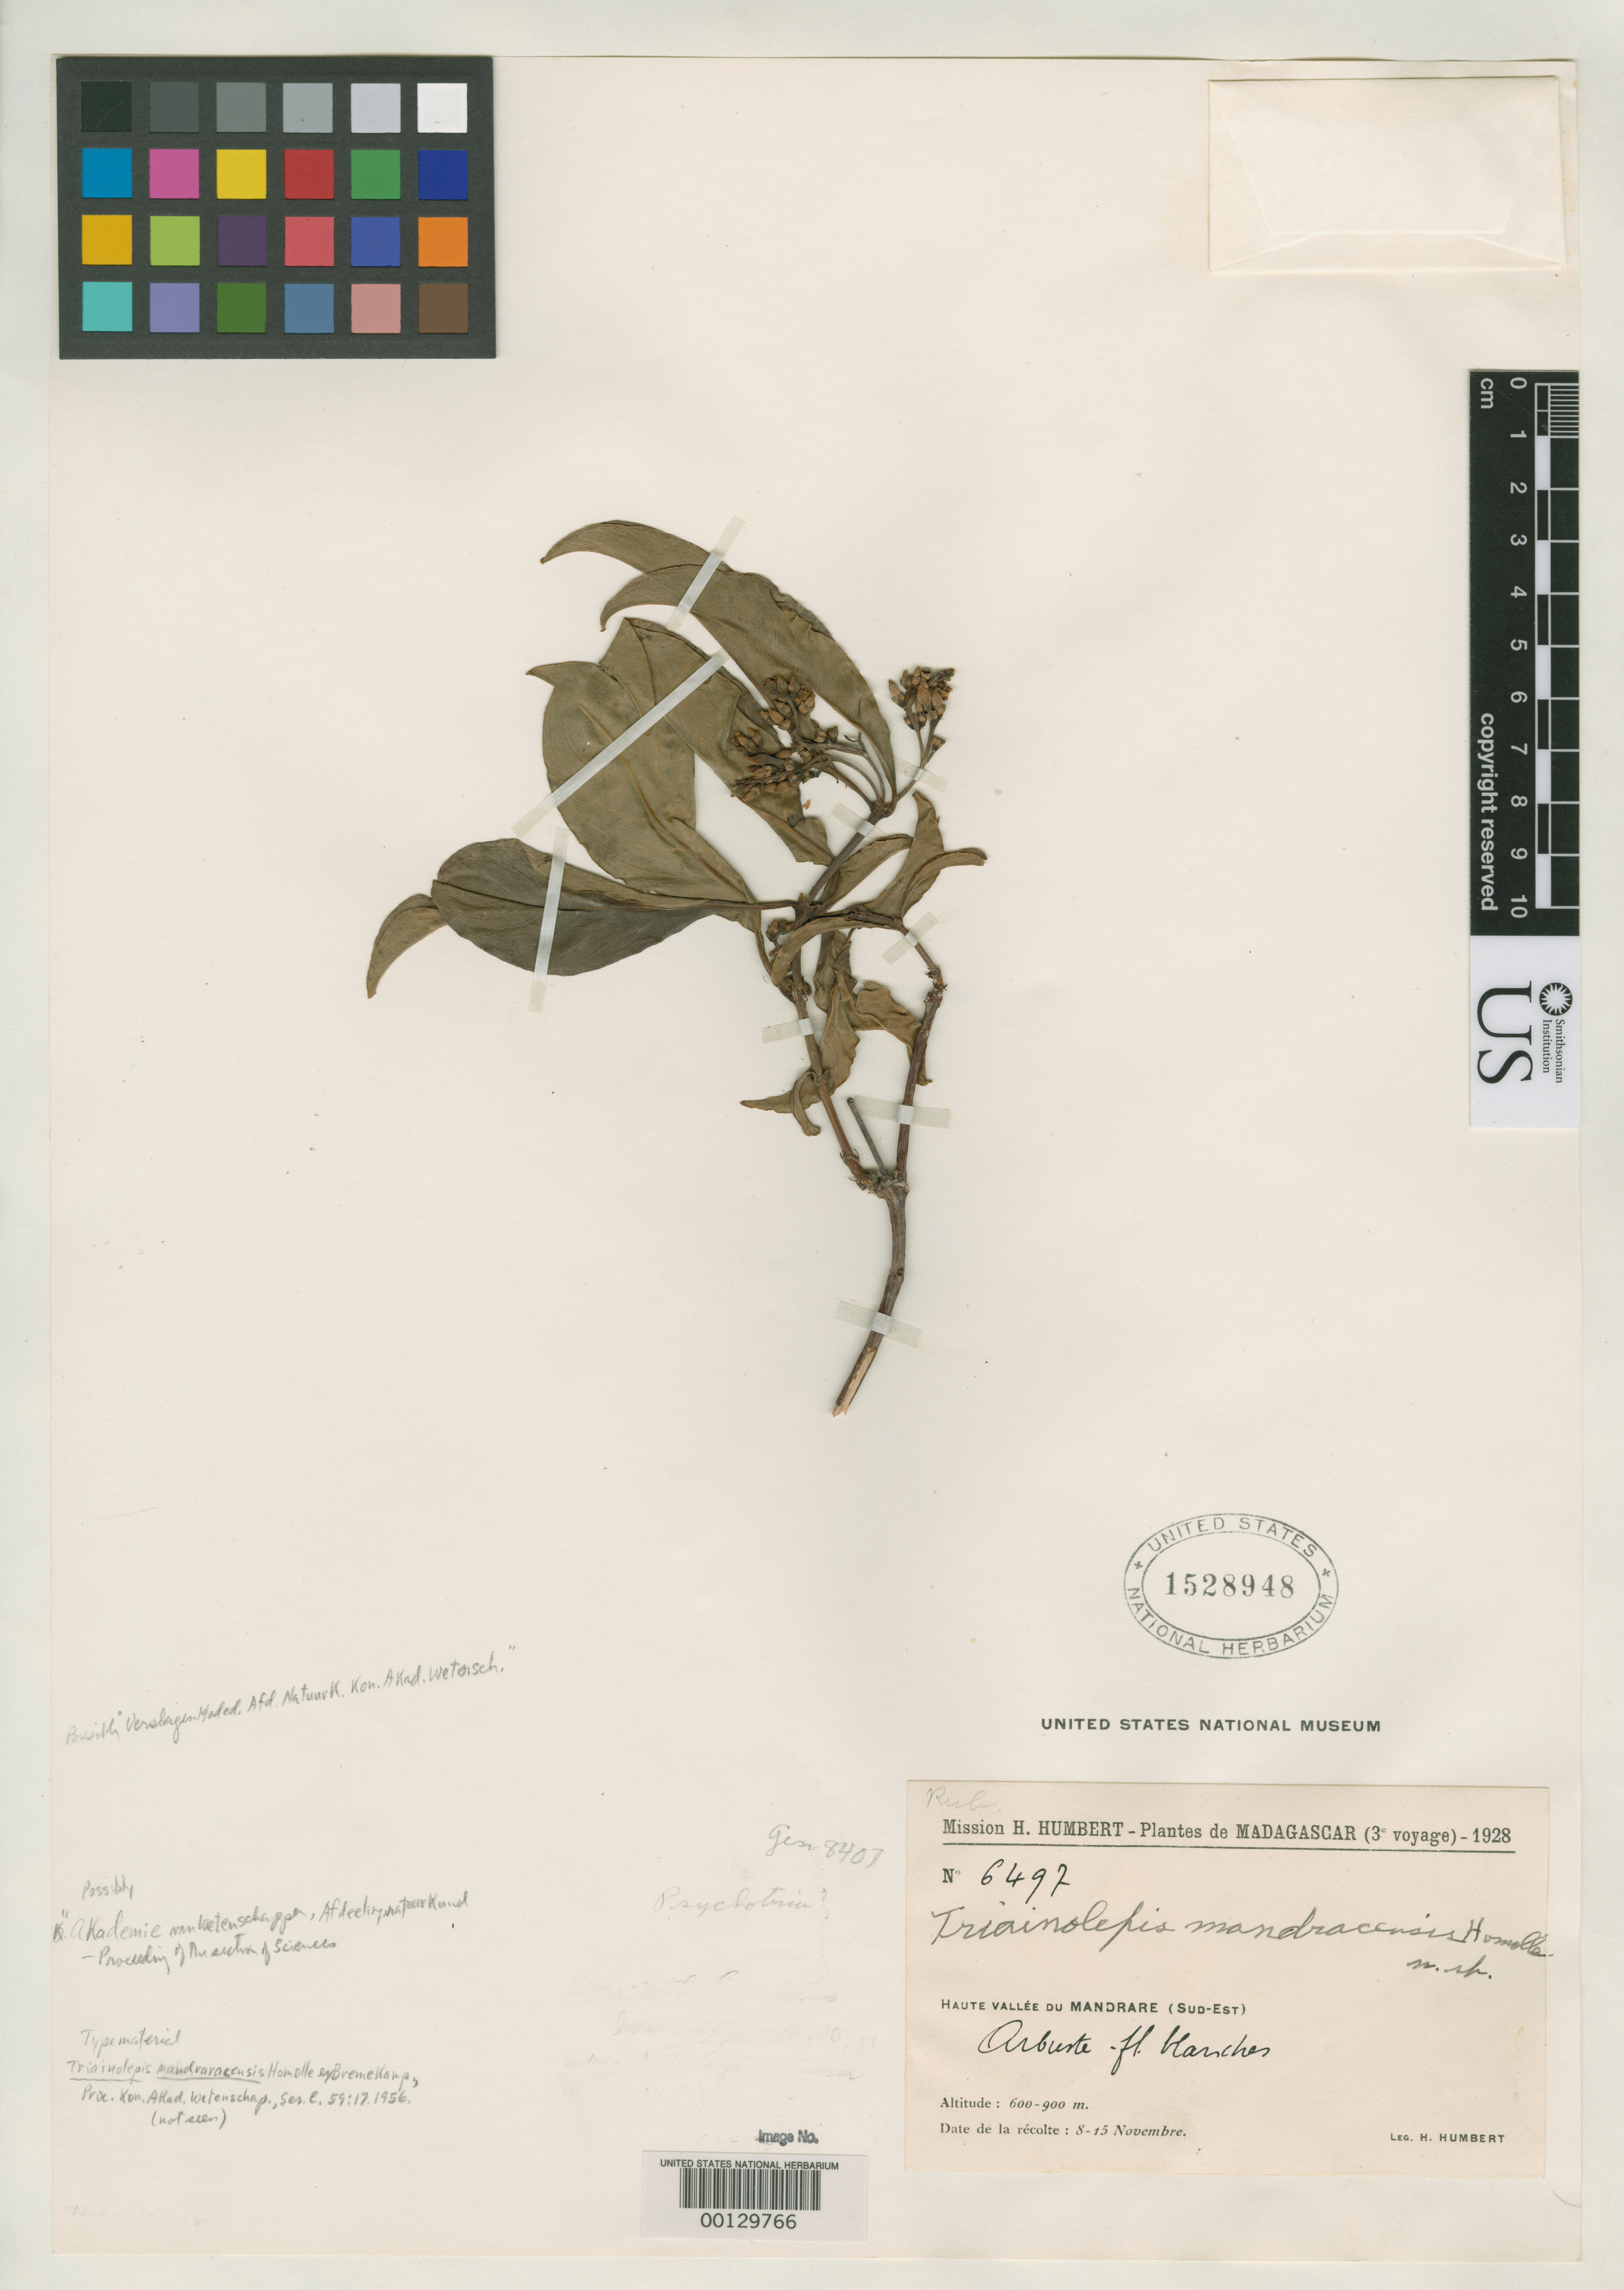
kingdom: Plantae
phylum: Tracheophyta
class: Magnoliopsida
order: Gentianales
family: Rubiaceae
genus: Triainolepis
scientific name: Triainolepis mandracensis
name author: Homolle ex Bremek.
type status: Type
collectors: H. Humbert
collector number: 6497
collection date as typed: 08 Nov 1928 to 15 Nov 1928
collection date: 1928-11-08/1928-11-15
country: Madagascar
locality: "haute Vallee de Mandrare (Sud-est)".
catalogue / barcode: US 1528948